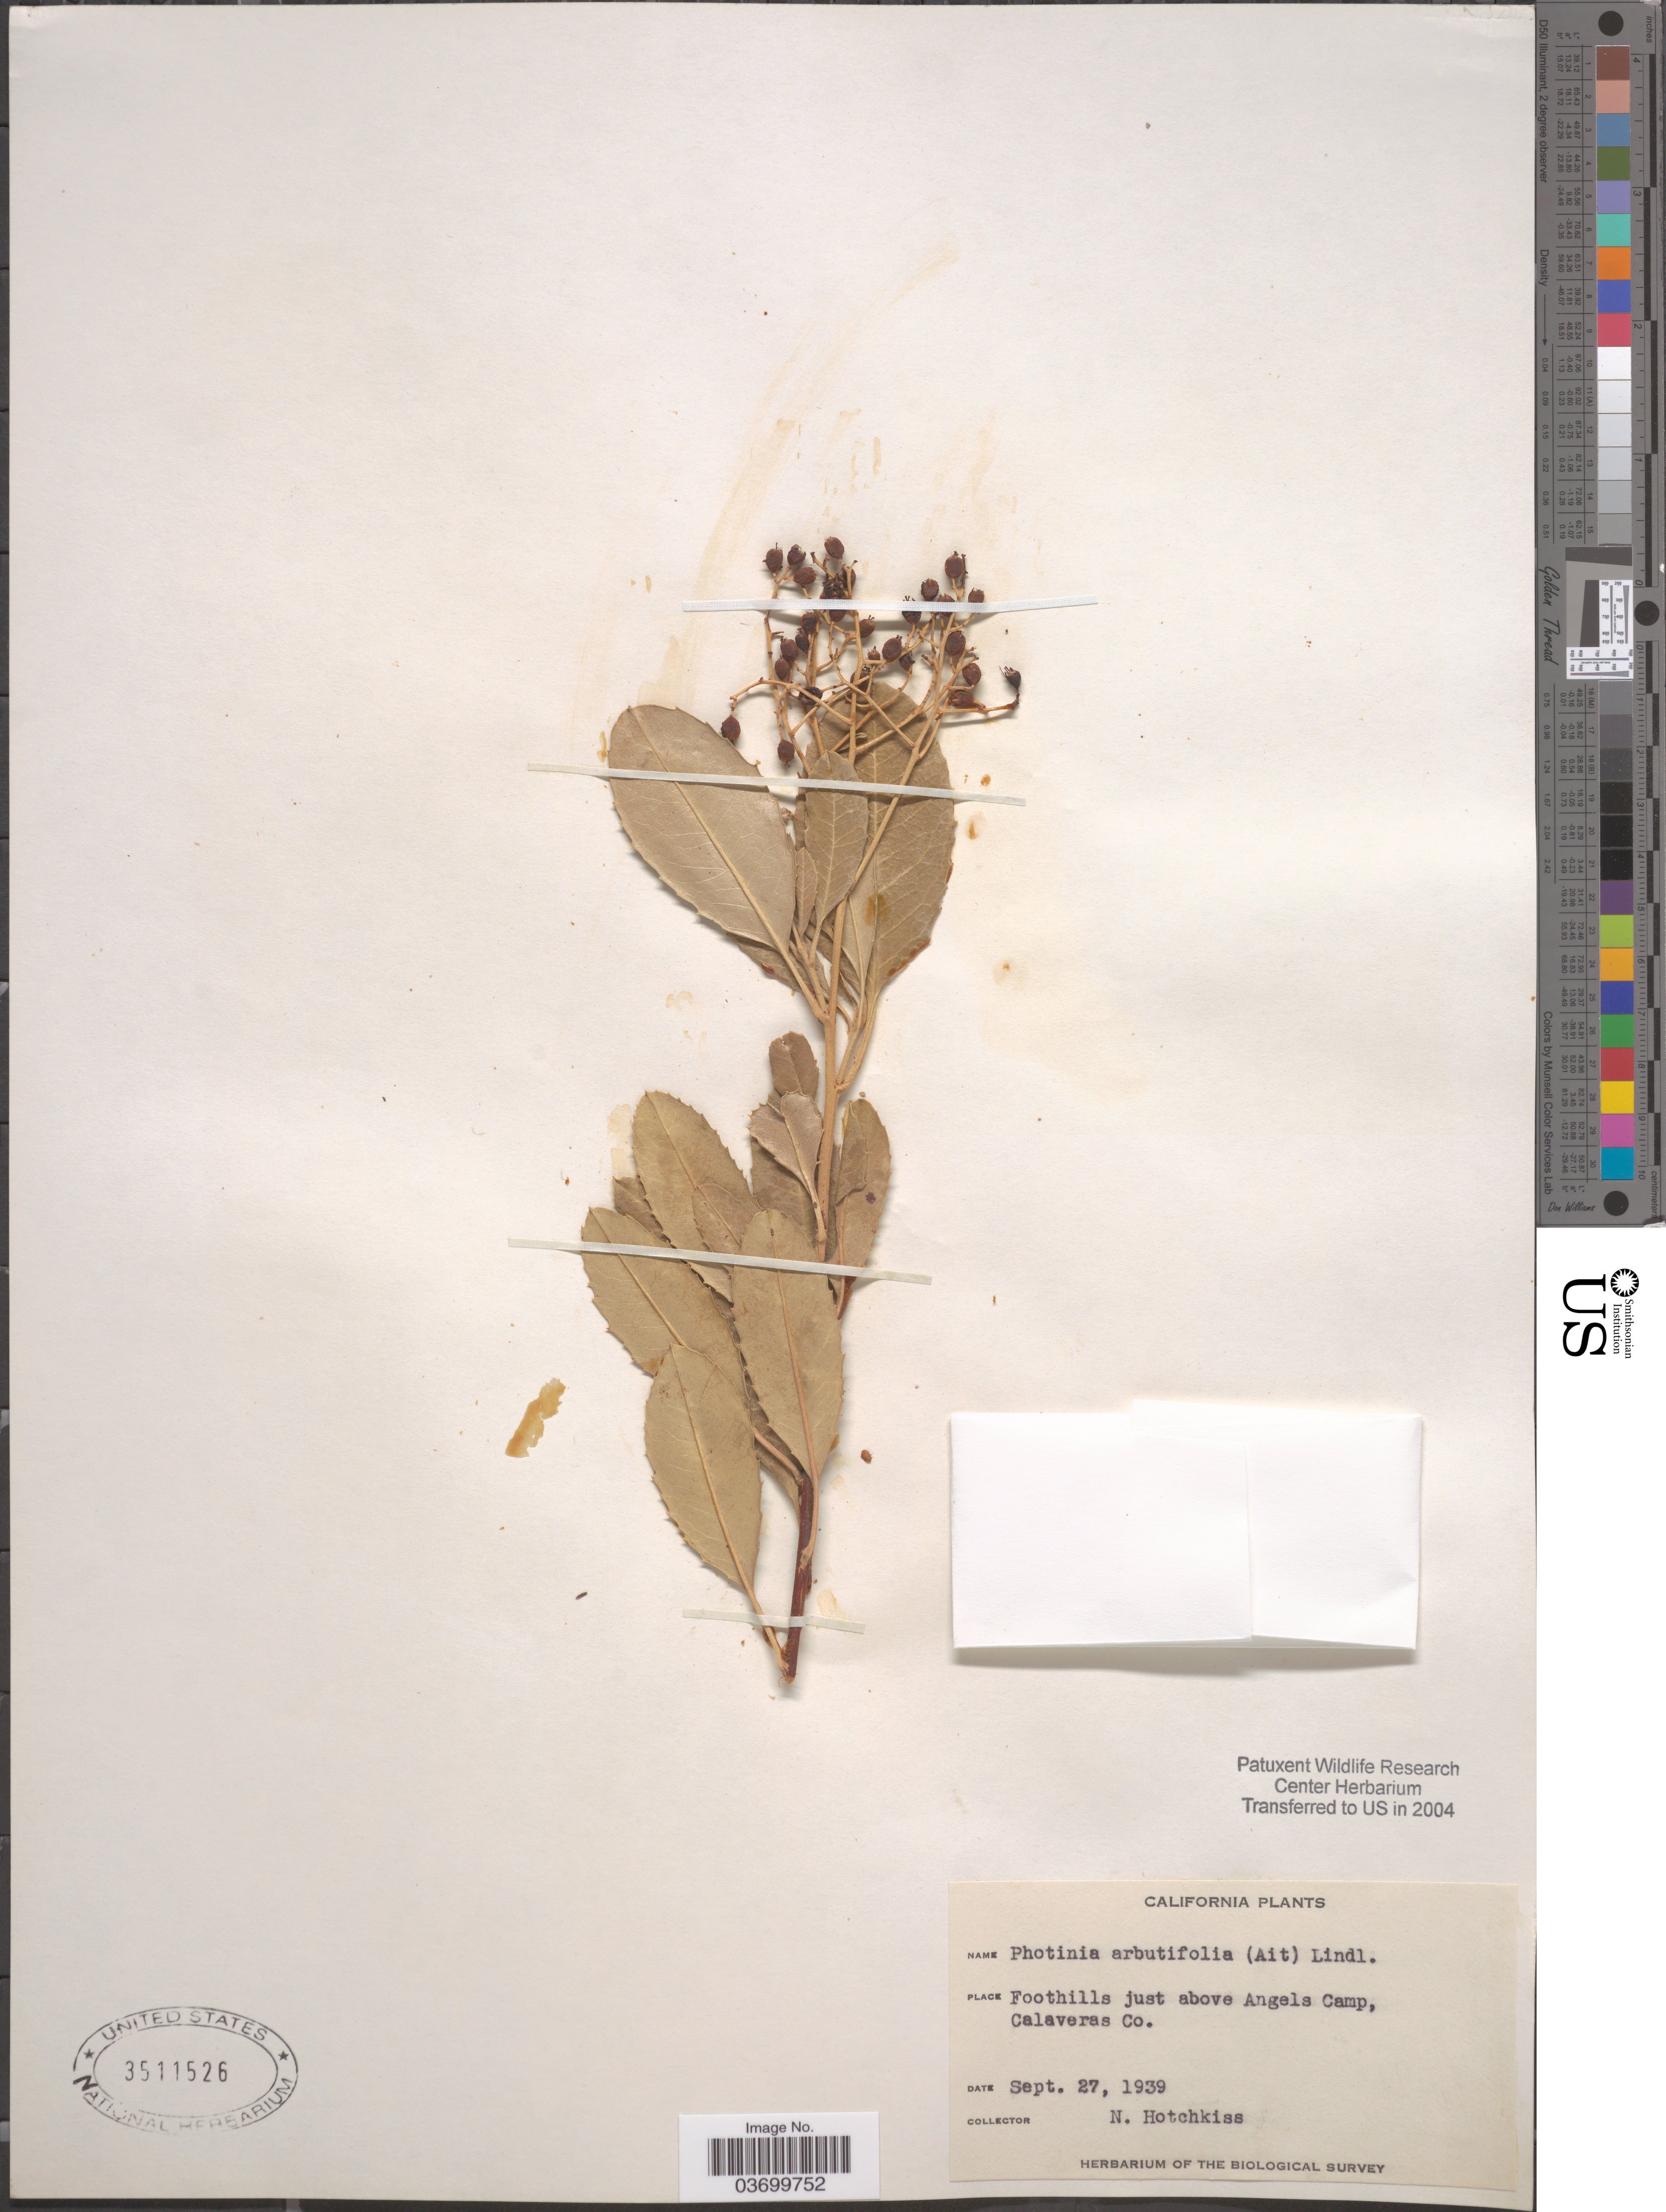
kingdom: Plantae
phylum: Tracheophyta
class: Magnoliopsida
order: Rosales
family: Rosaceae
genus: Heteromeles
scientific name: Heteromeles arbutifolia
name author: (Lindl.) Roemer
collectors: N. Hotchkiss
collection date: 1939-09-27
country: United States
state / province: California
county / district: Calaveras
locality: Foothills just above Angels Camp, Calaveras Co.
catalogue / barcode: US 3511526